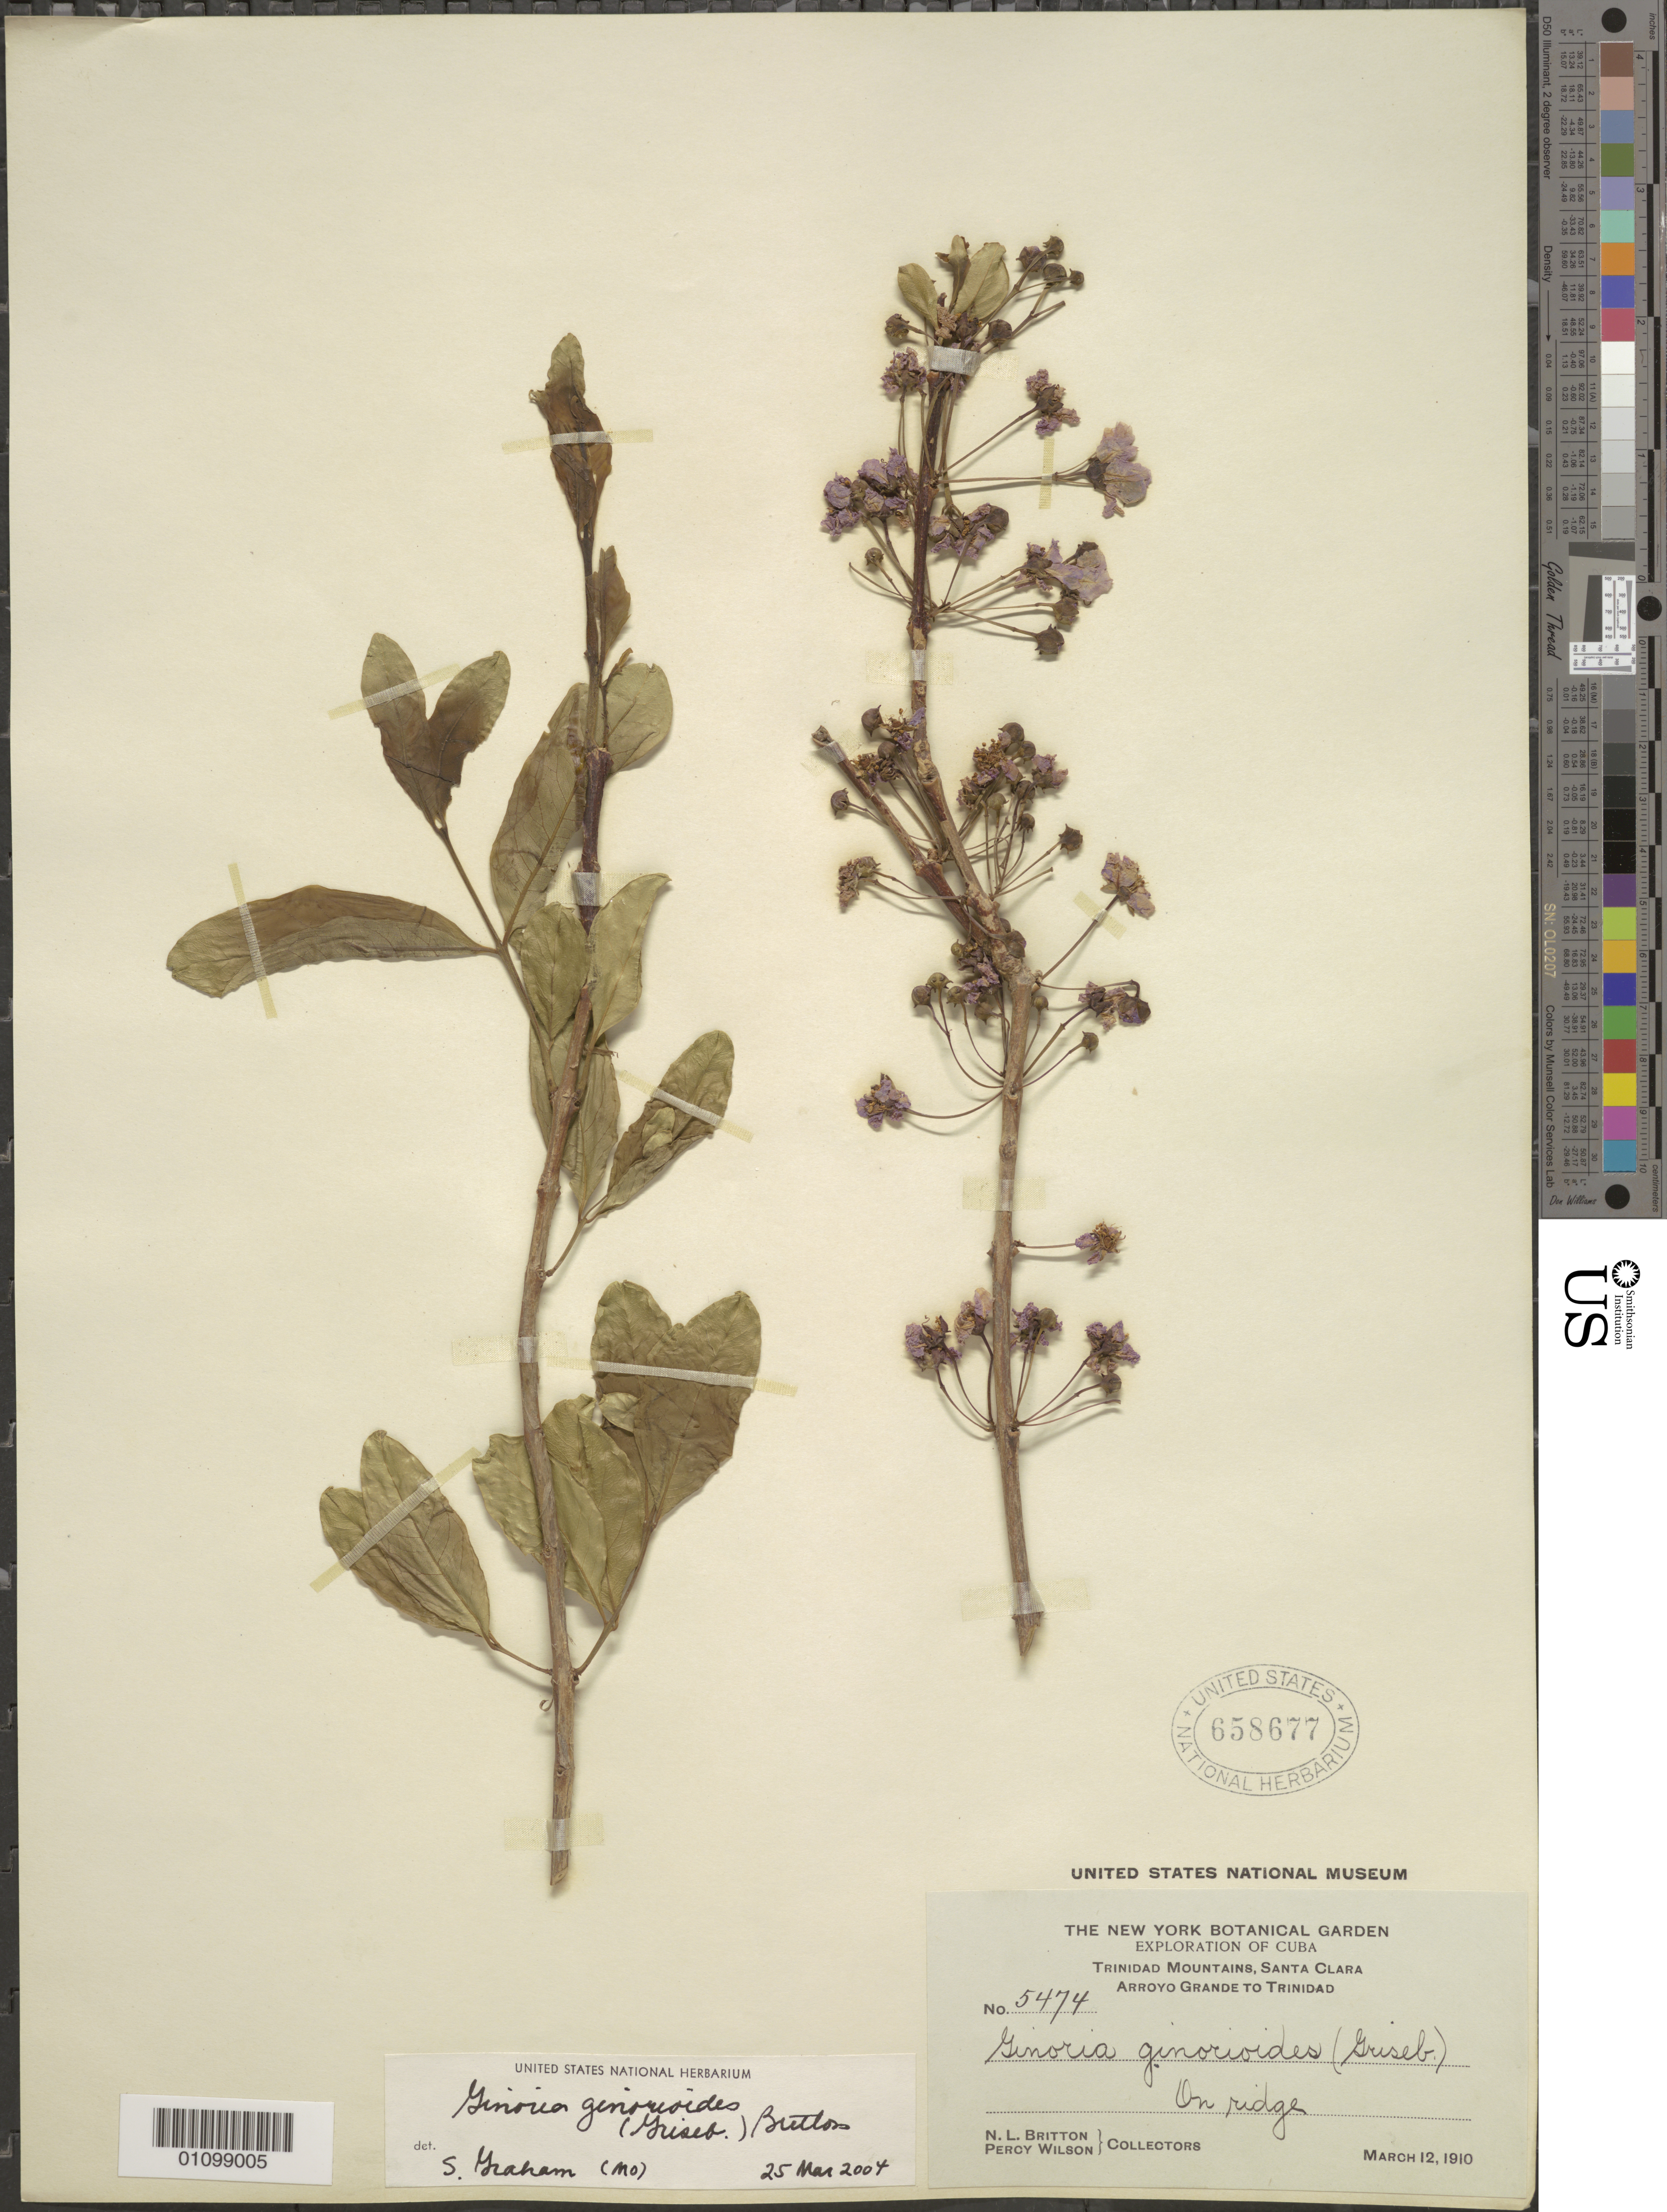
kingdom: Plantae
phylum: Tracheophyta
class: Magnoliopsida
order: Myrtales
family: Lythraceae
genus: Ginoria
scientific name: Ginoria ginorioides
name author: (Griseb.) Britton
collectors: N. Britton & P. Wilson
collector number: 5474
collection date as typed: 12 Mar 1910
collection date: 1910-03-12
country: Cuba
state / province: Villa Clara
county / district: Santa Clara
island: Cuba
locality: Trinidad Mountains Arroyo Grande to Trinidad On ridge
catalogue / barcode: US 658677